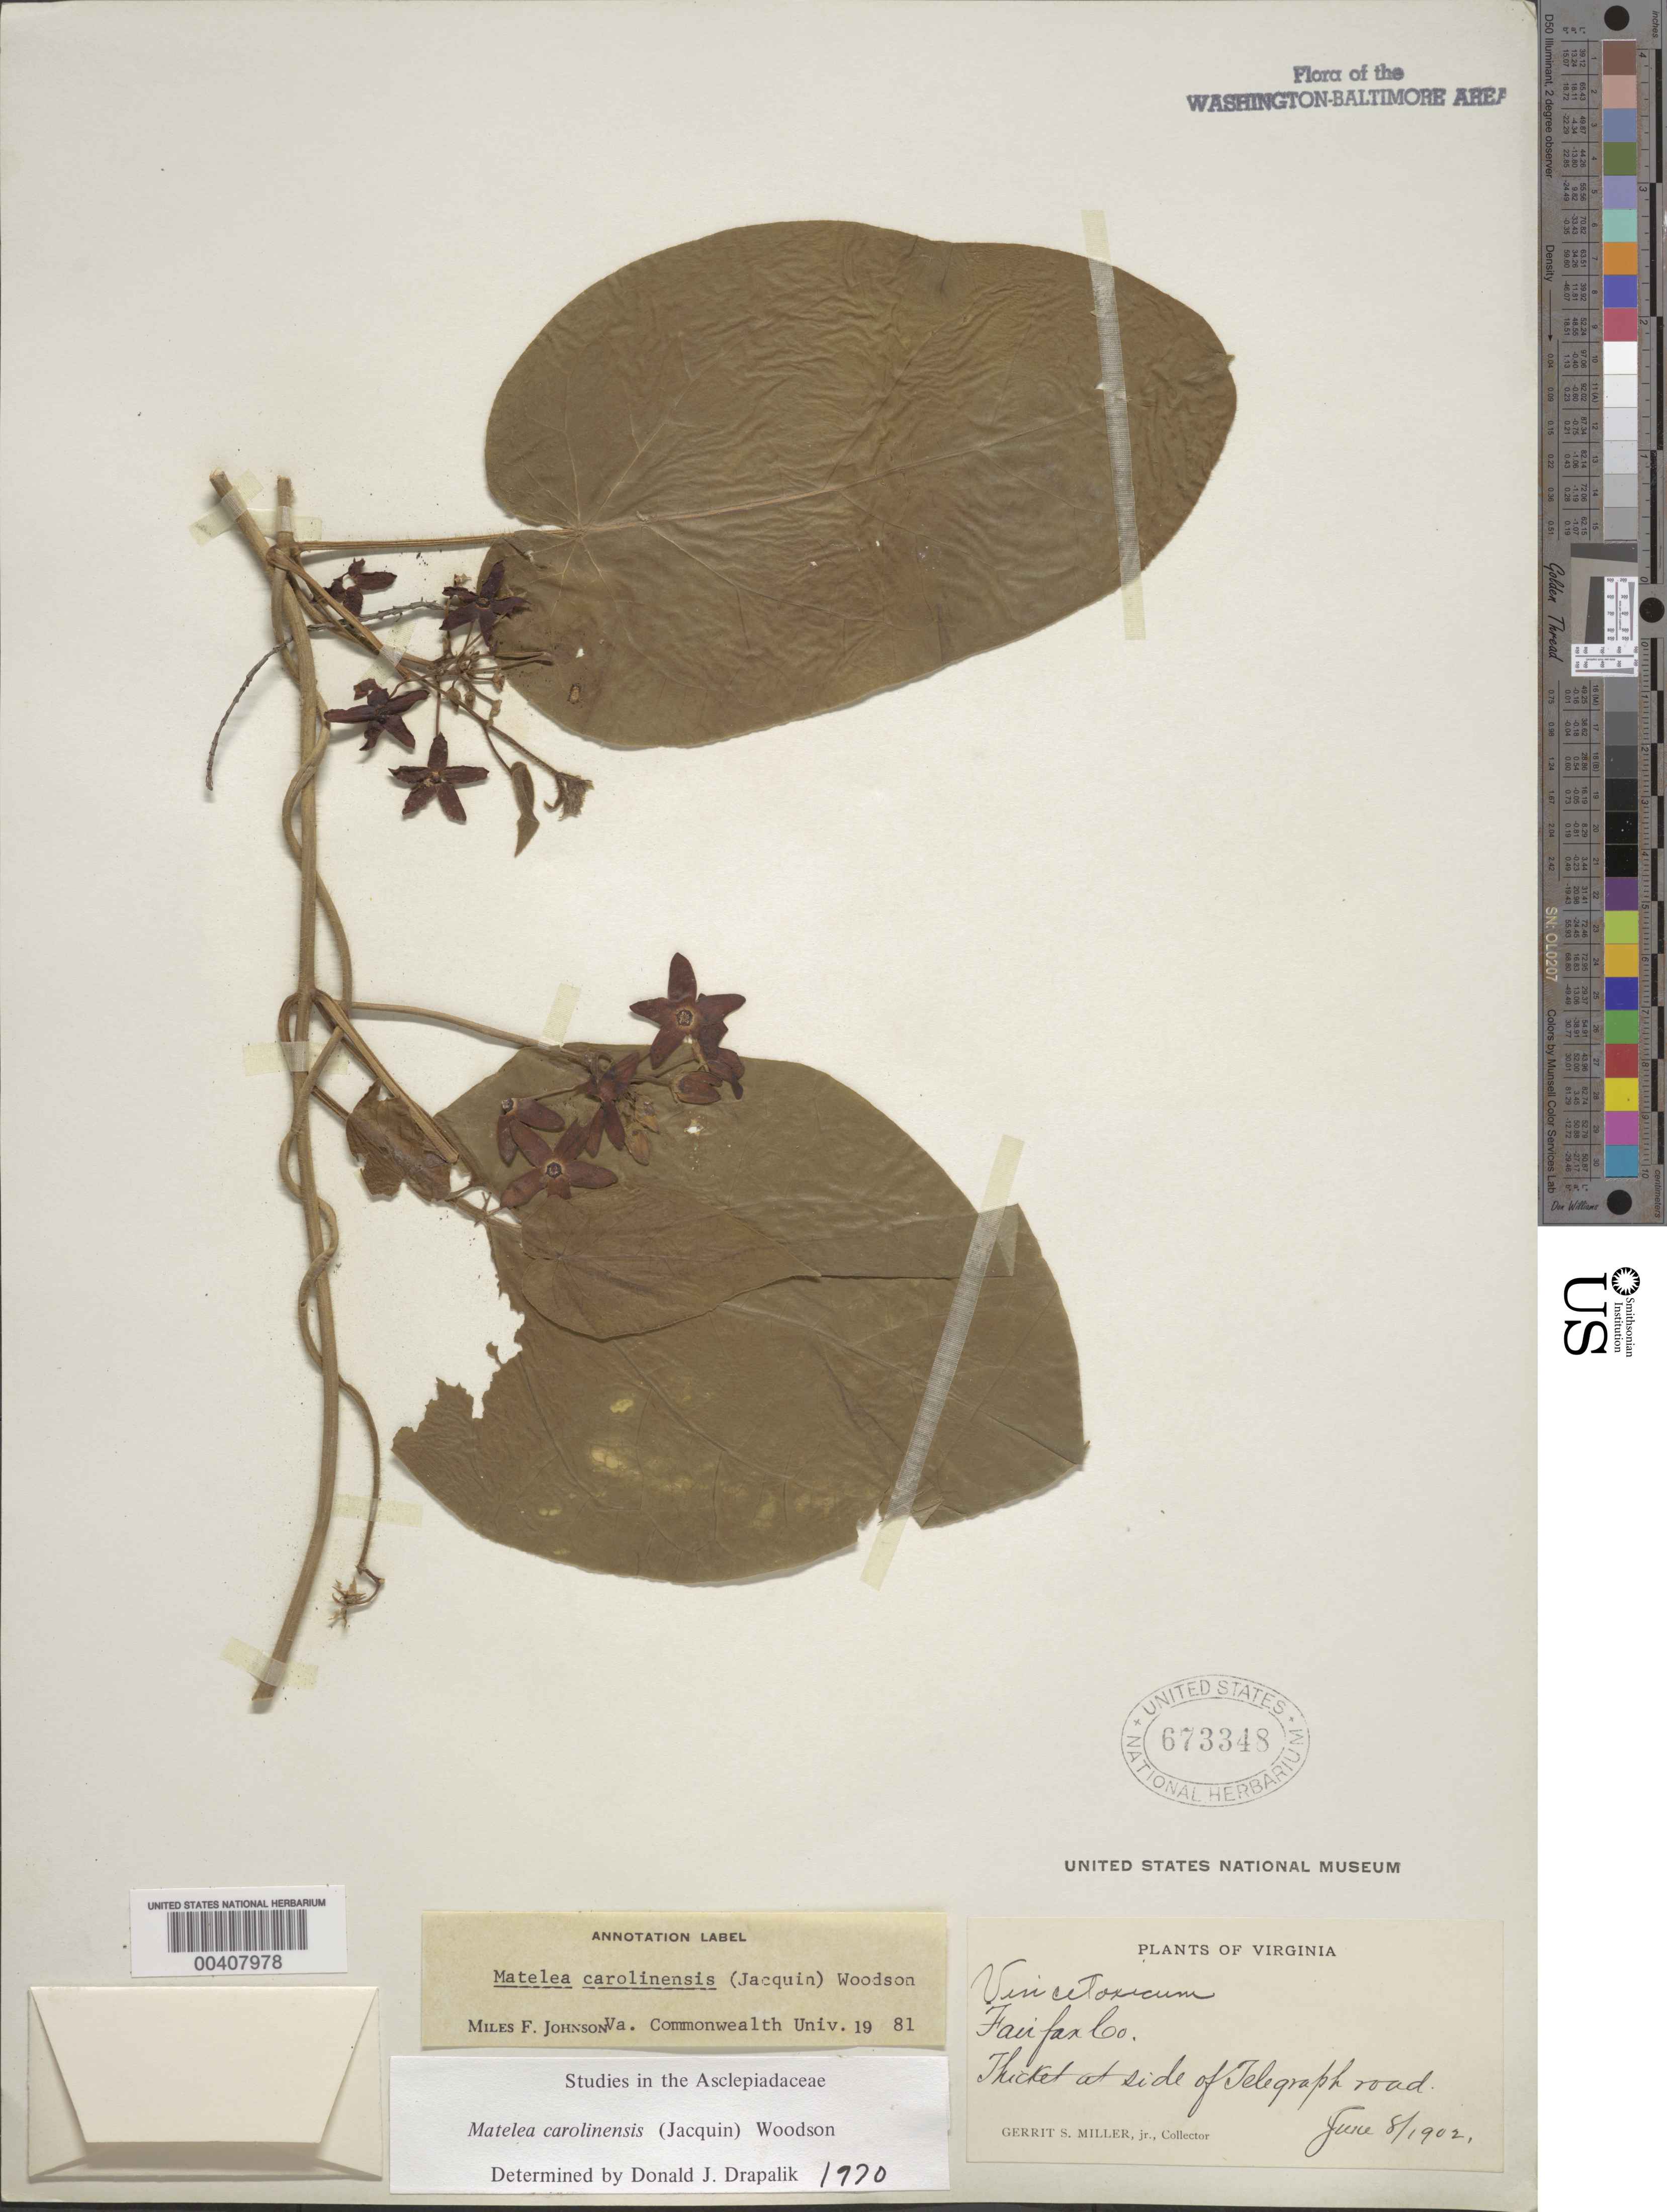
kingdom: Plantae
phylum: Tracheophyta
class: Magnoliopsida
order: Gentianales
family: Apocynaceae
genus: Matelea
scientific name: Matelea carolinensis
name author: (Jacq.) Woodson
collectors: G. S. Miller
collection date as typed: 08 Jun 1902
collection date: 1902-06-08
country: United States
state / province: Virginia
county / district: Fairfax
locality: Telegraph Road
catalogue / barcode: US 673348